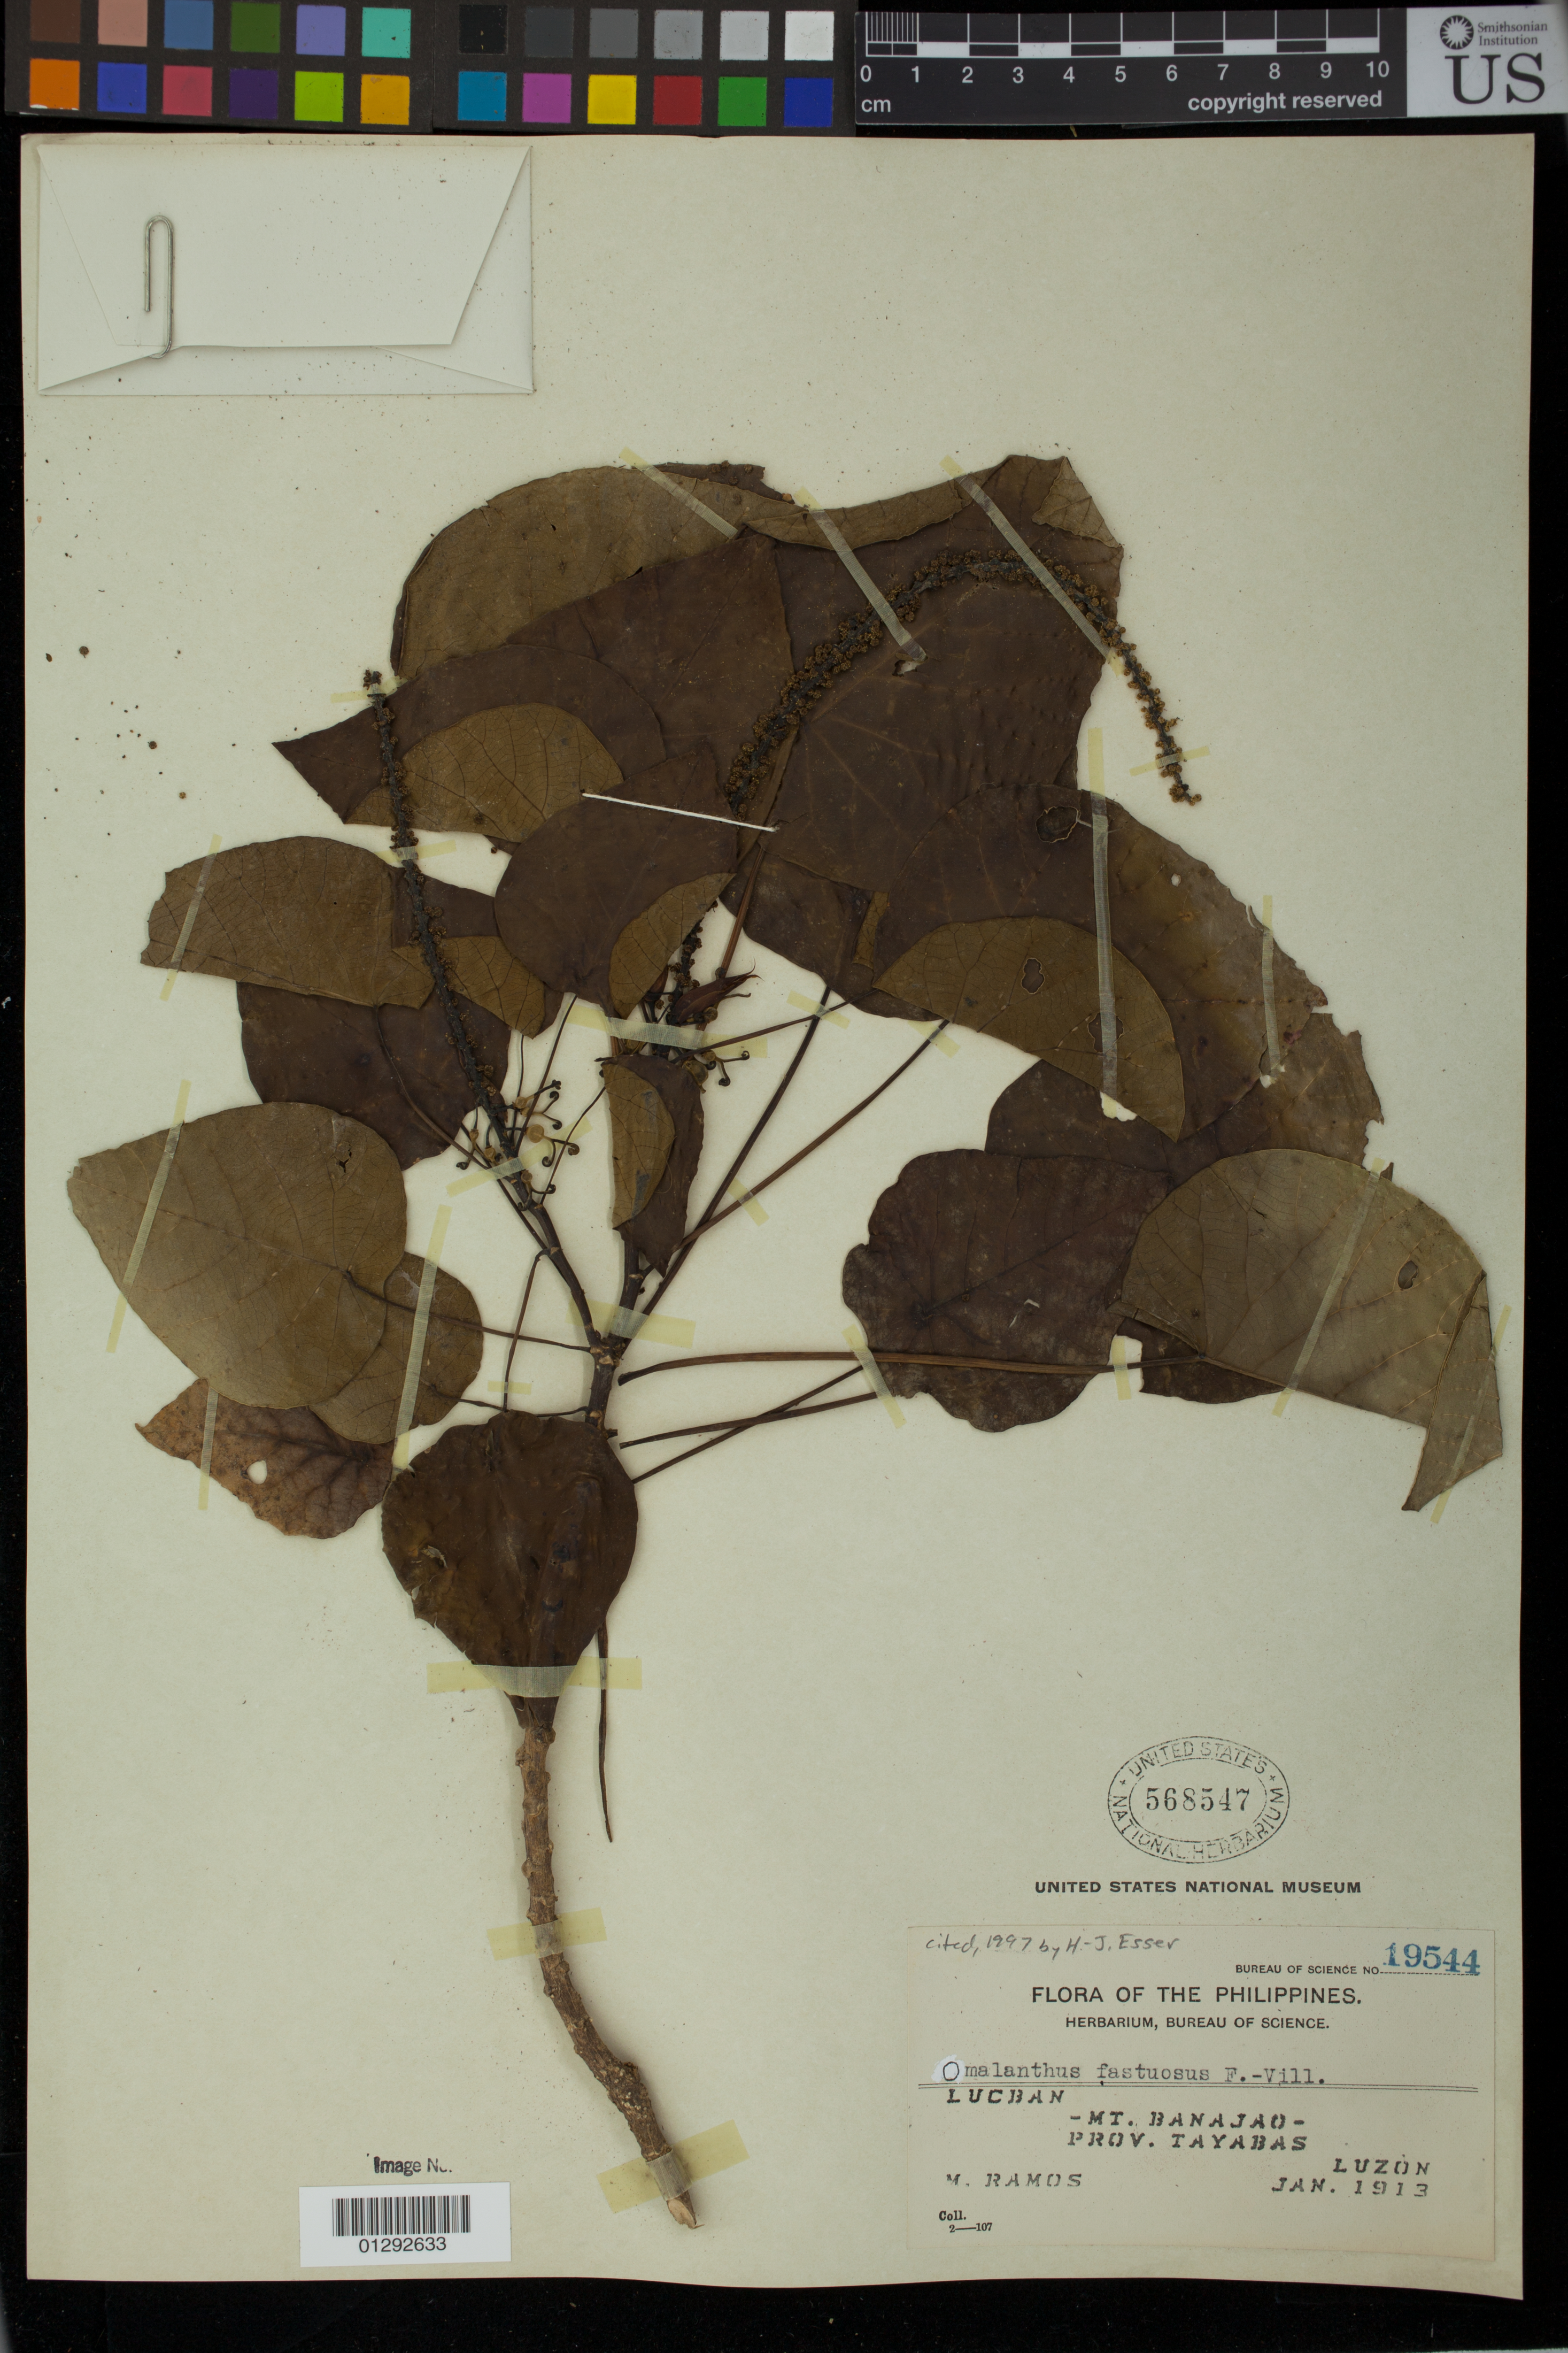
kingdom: Plantae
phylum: Tracheophyta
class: Magnoliopsida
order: Malpighiales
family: Euphorbiaceae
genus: Omalanthus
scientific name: Omalanthus fastuosus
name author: Fern.-Vill.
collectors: M. Ramos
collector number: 19544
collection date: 1913-01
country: Philippines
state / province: Calabarzon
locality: Lucban, Mt. Banajao, Prov. Tayabas, Luzon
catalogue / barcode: US 568547